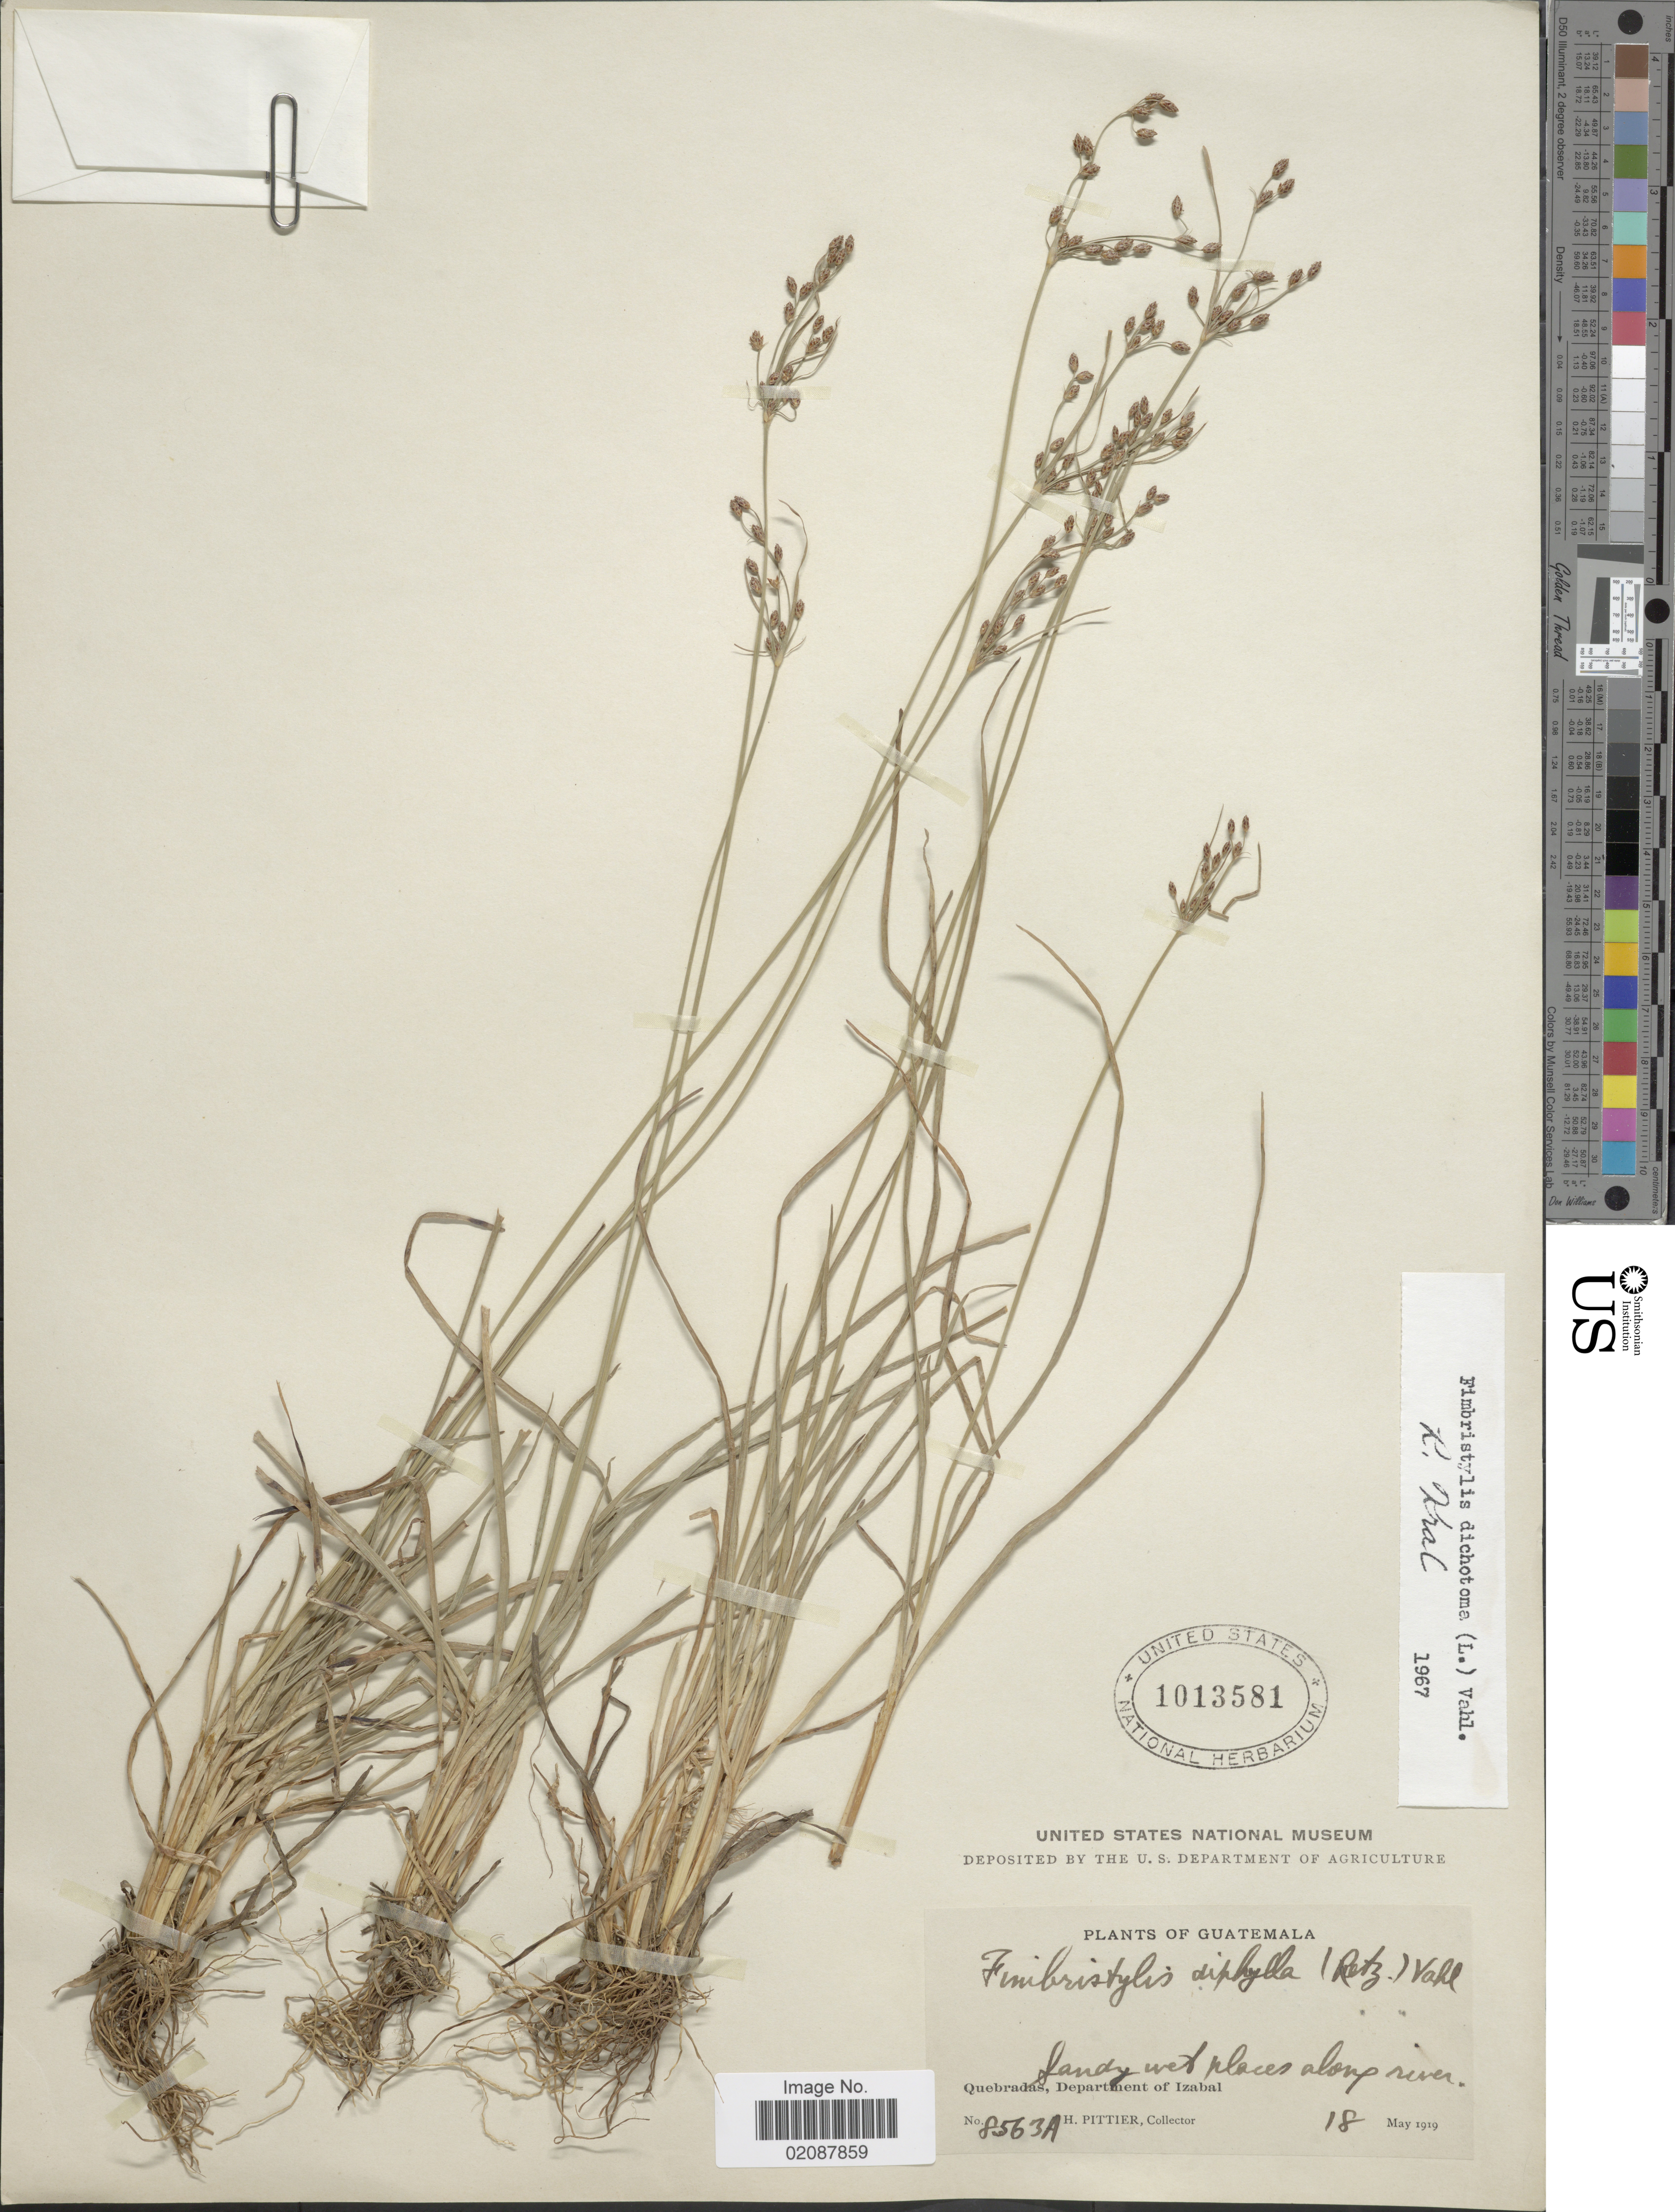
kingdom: Plantae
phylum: Tracheophyta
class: Liliopsida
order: Poales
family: Cyperaceae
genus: Fimbristylis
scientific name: Fimbristylis dichotoma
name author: (L.) Vahl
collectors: H. F. Pittier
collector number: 8563A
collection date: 1919-05-18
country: Guatemala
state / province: Izabal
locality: Quebradas, Department of Izabal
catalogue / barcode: US 1013581